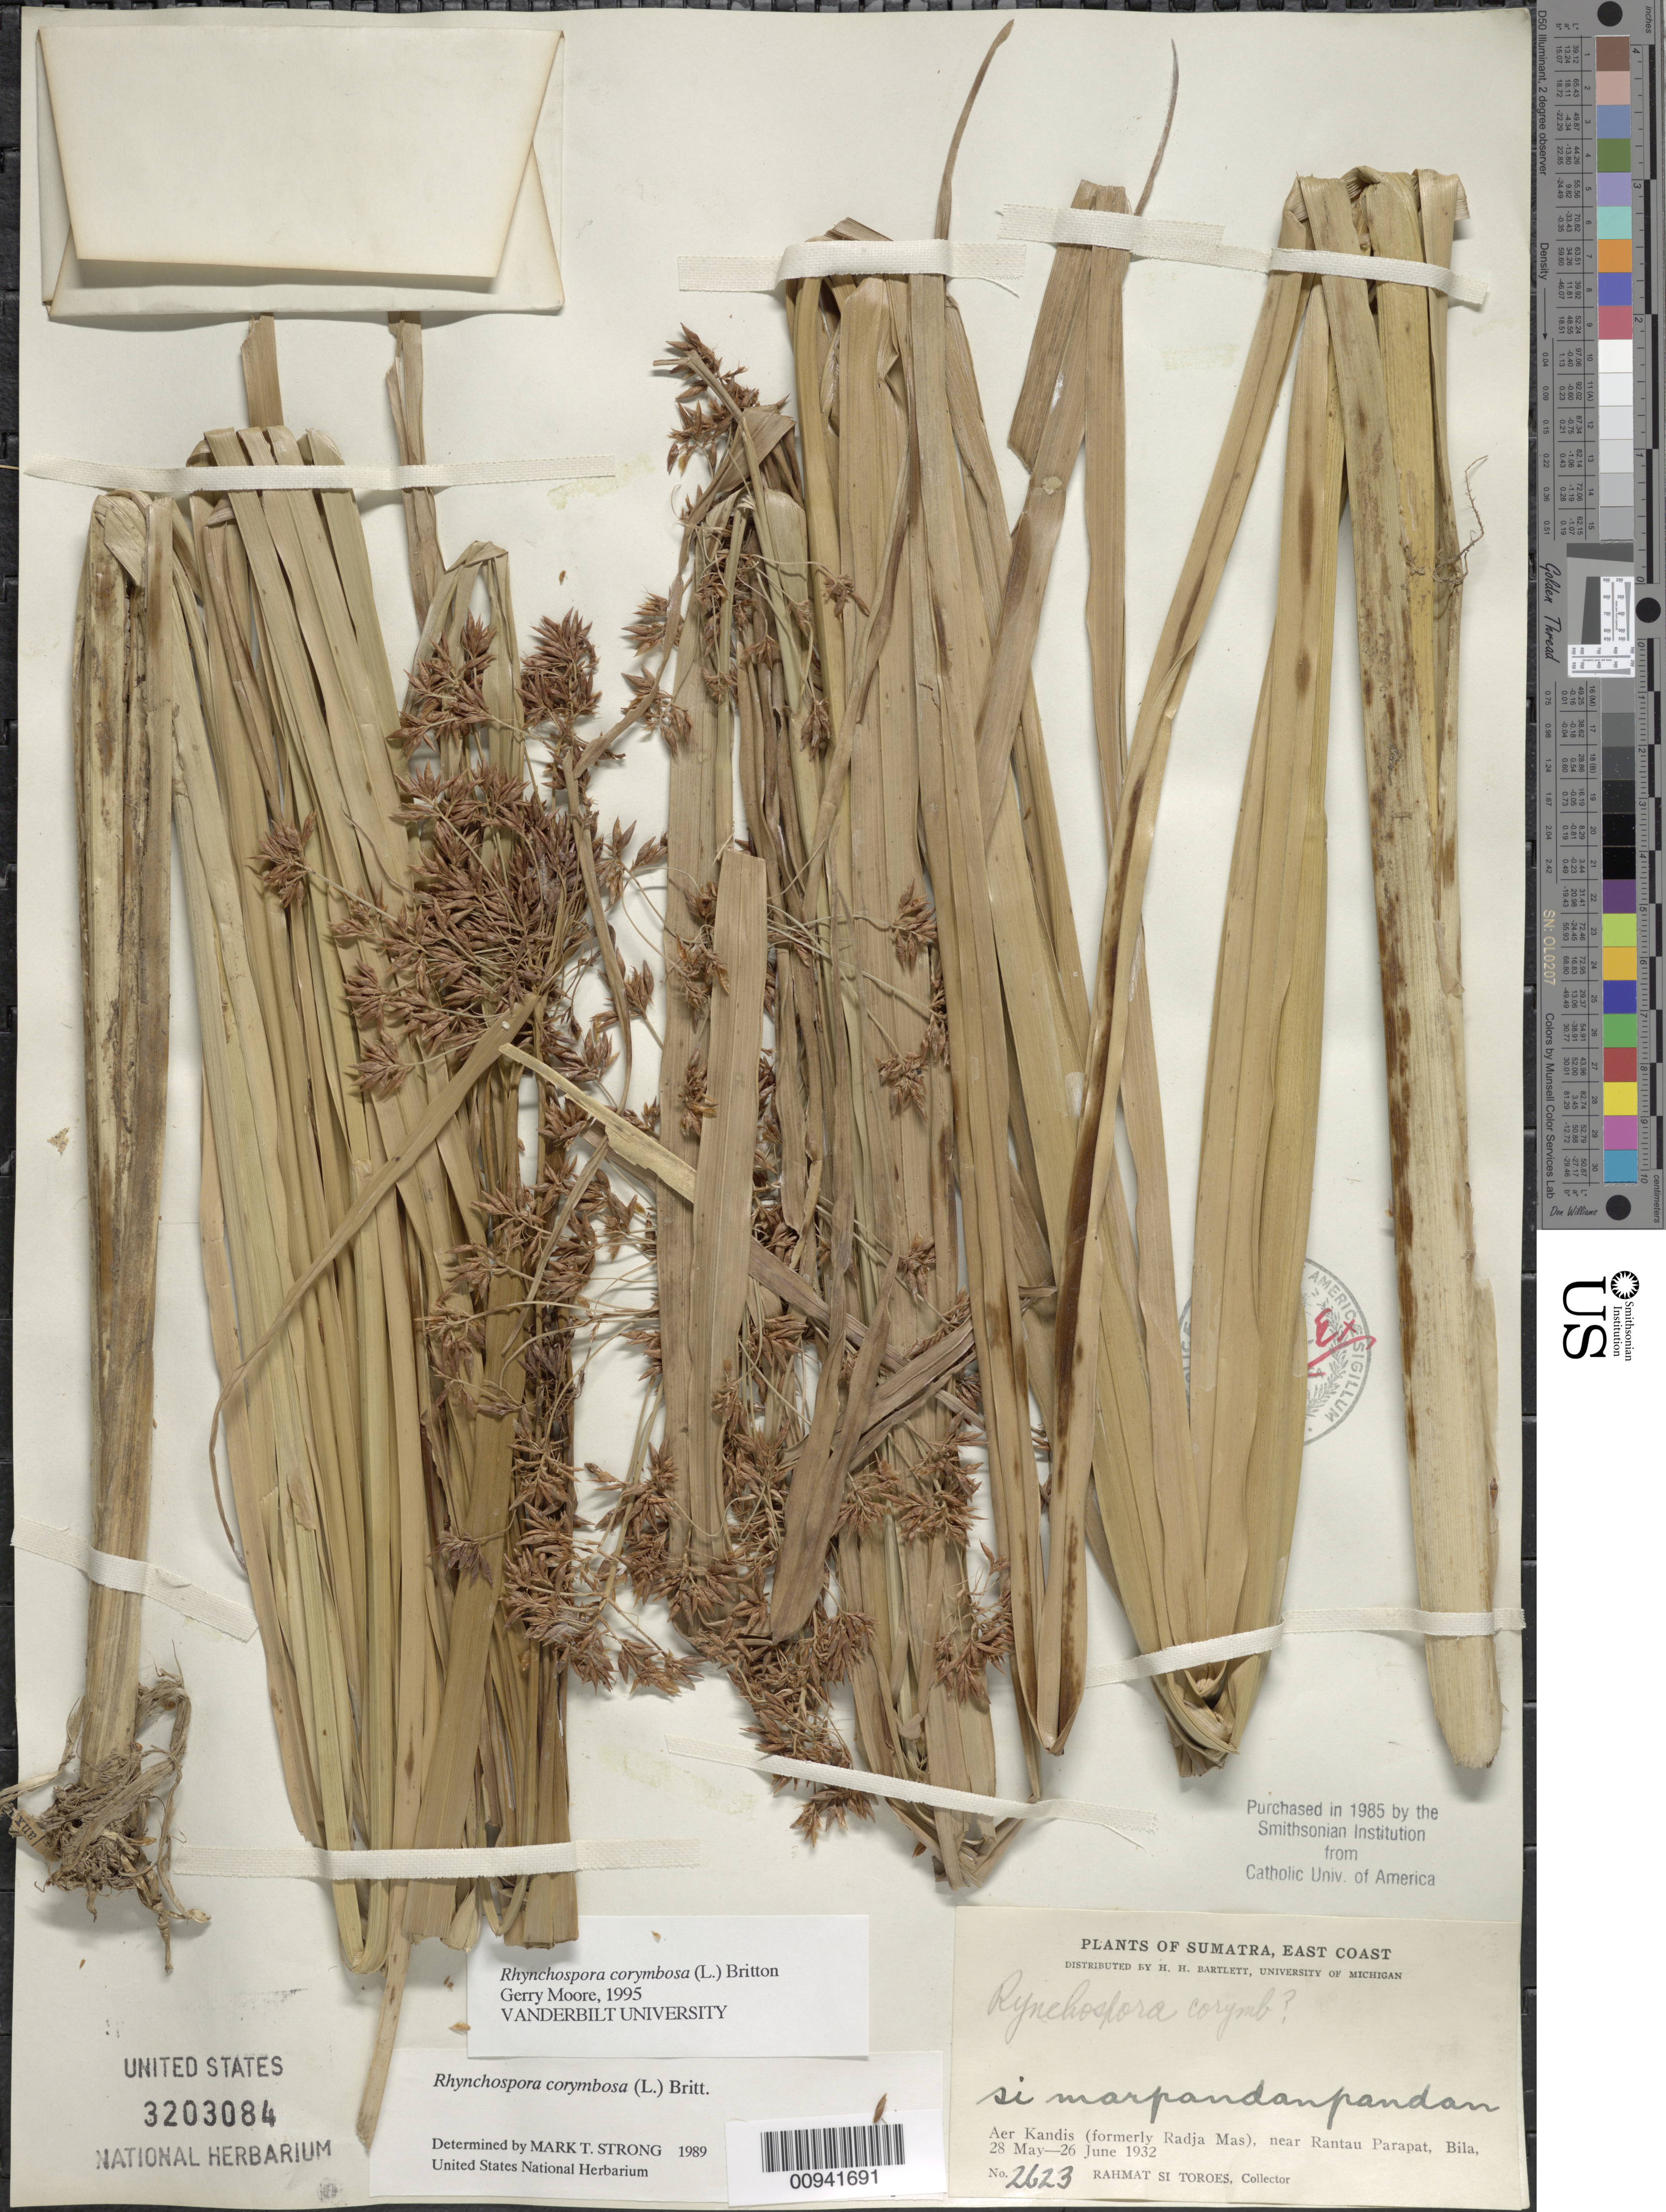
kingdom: Plantae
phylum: Tracheophyta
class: Liliopsida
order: Poales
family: Cyperaceae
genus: Rhynchospora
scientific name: Rhynchospora corymbosa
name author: (L.) Britton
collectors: Rahmat Si Boeea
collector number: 2623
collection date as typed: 28 May 1932 to 26 Jun 1932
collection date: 1932-05-28/1932-06-26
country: Indonesia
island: Sumatra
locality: East Coast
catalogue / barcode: US 3203084